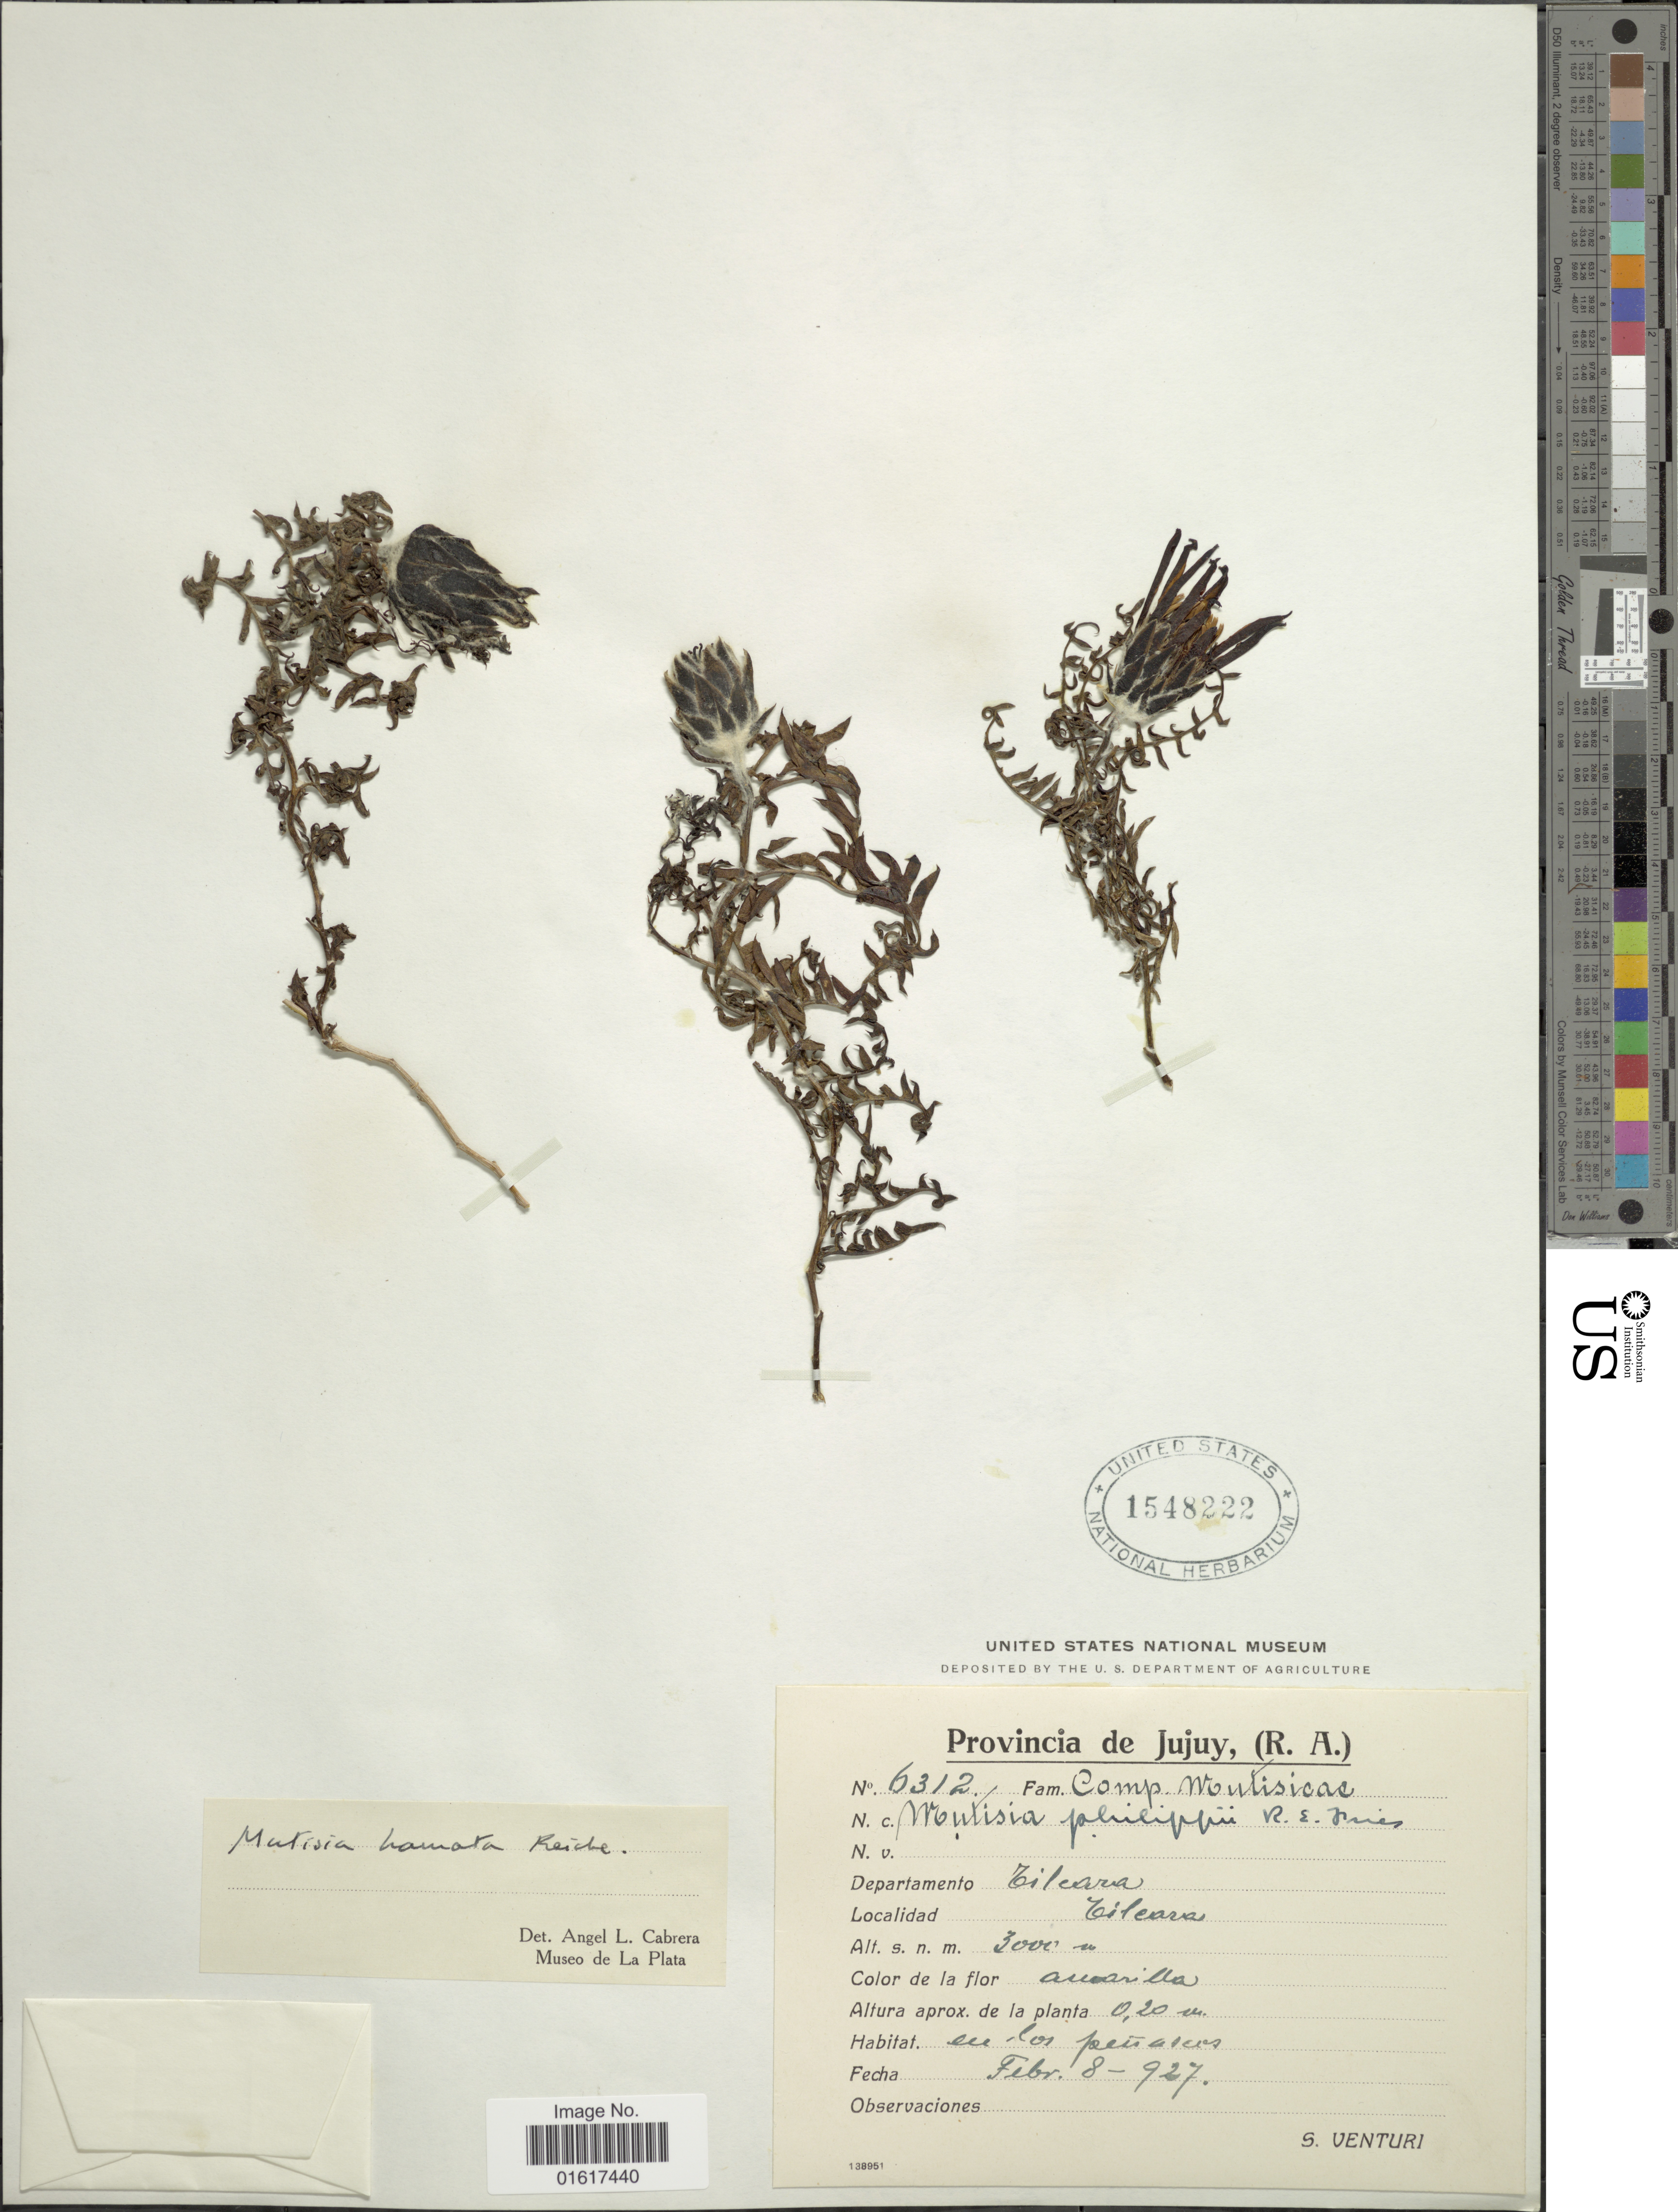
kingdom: Plantae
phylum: Tracheophyta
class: Magnoliopsida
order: Asterales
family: Asteraceae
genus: Mutisia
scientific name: Mutisia hamata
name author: Reiche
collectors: S. Venturi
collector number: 6312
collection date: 1927-02-08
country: Argentina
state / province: Jujuy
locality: Departamento Tilcara. Tilcara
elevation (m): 3000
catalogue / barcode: US 1548222